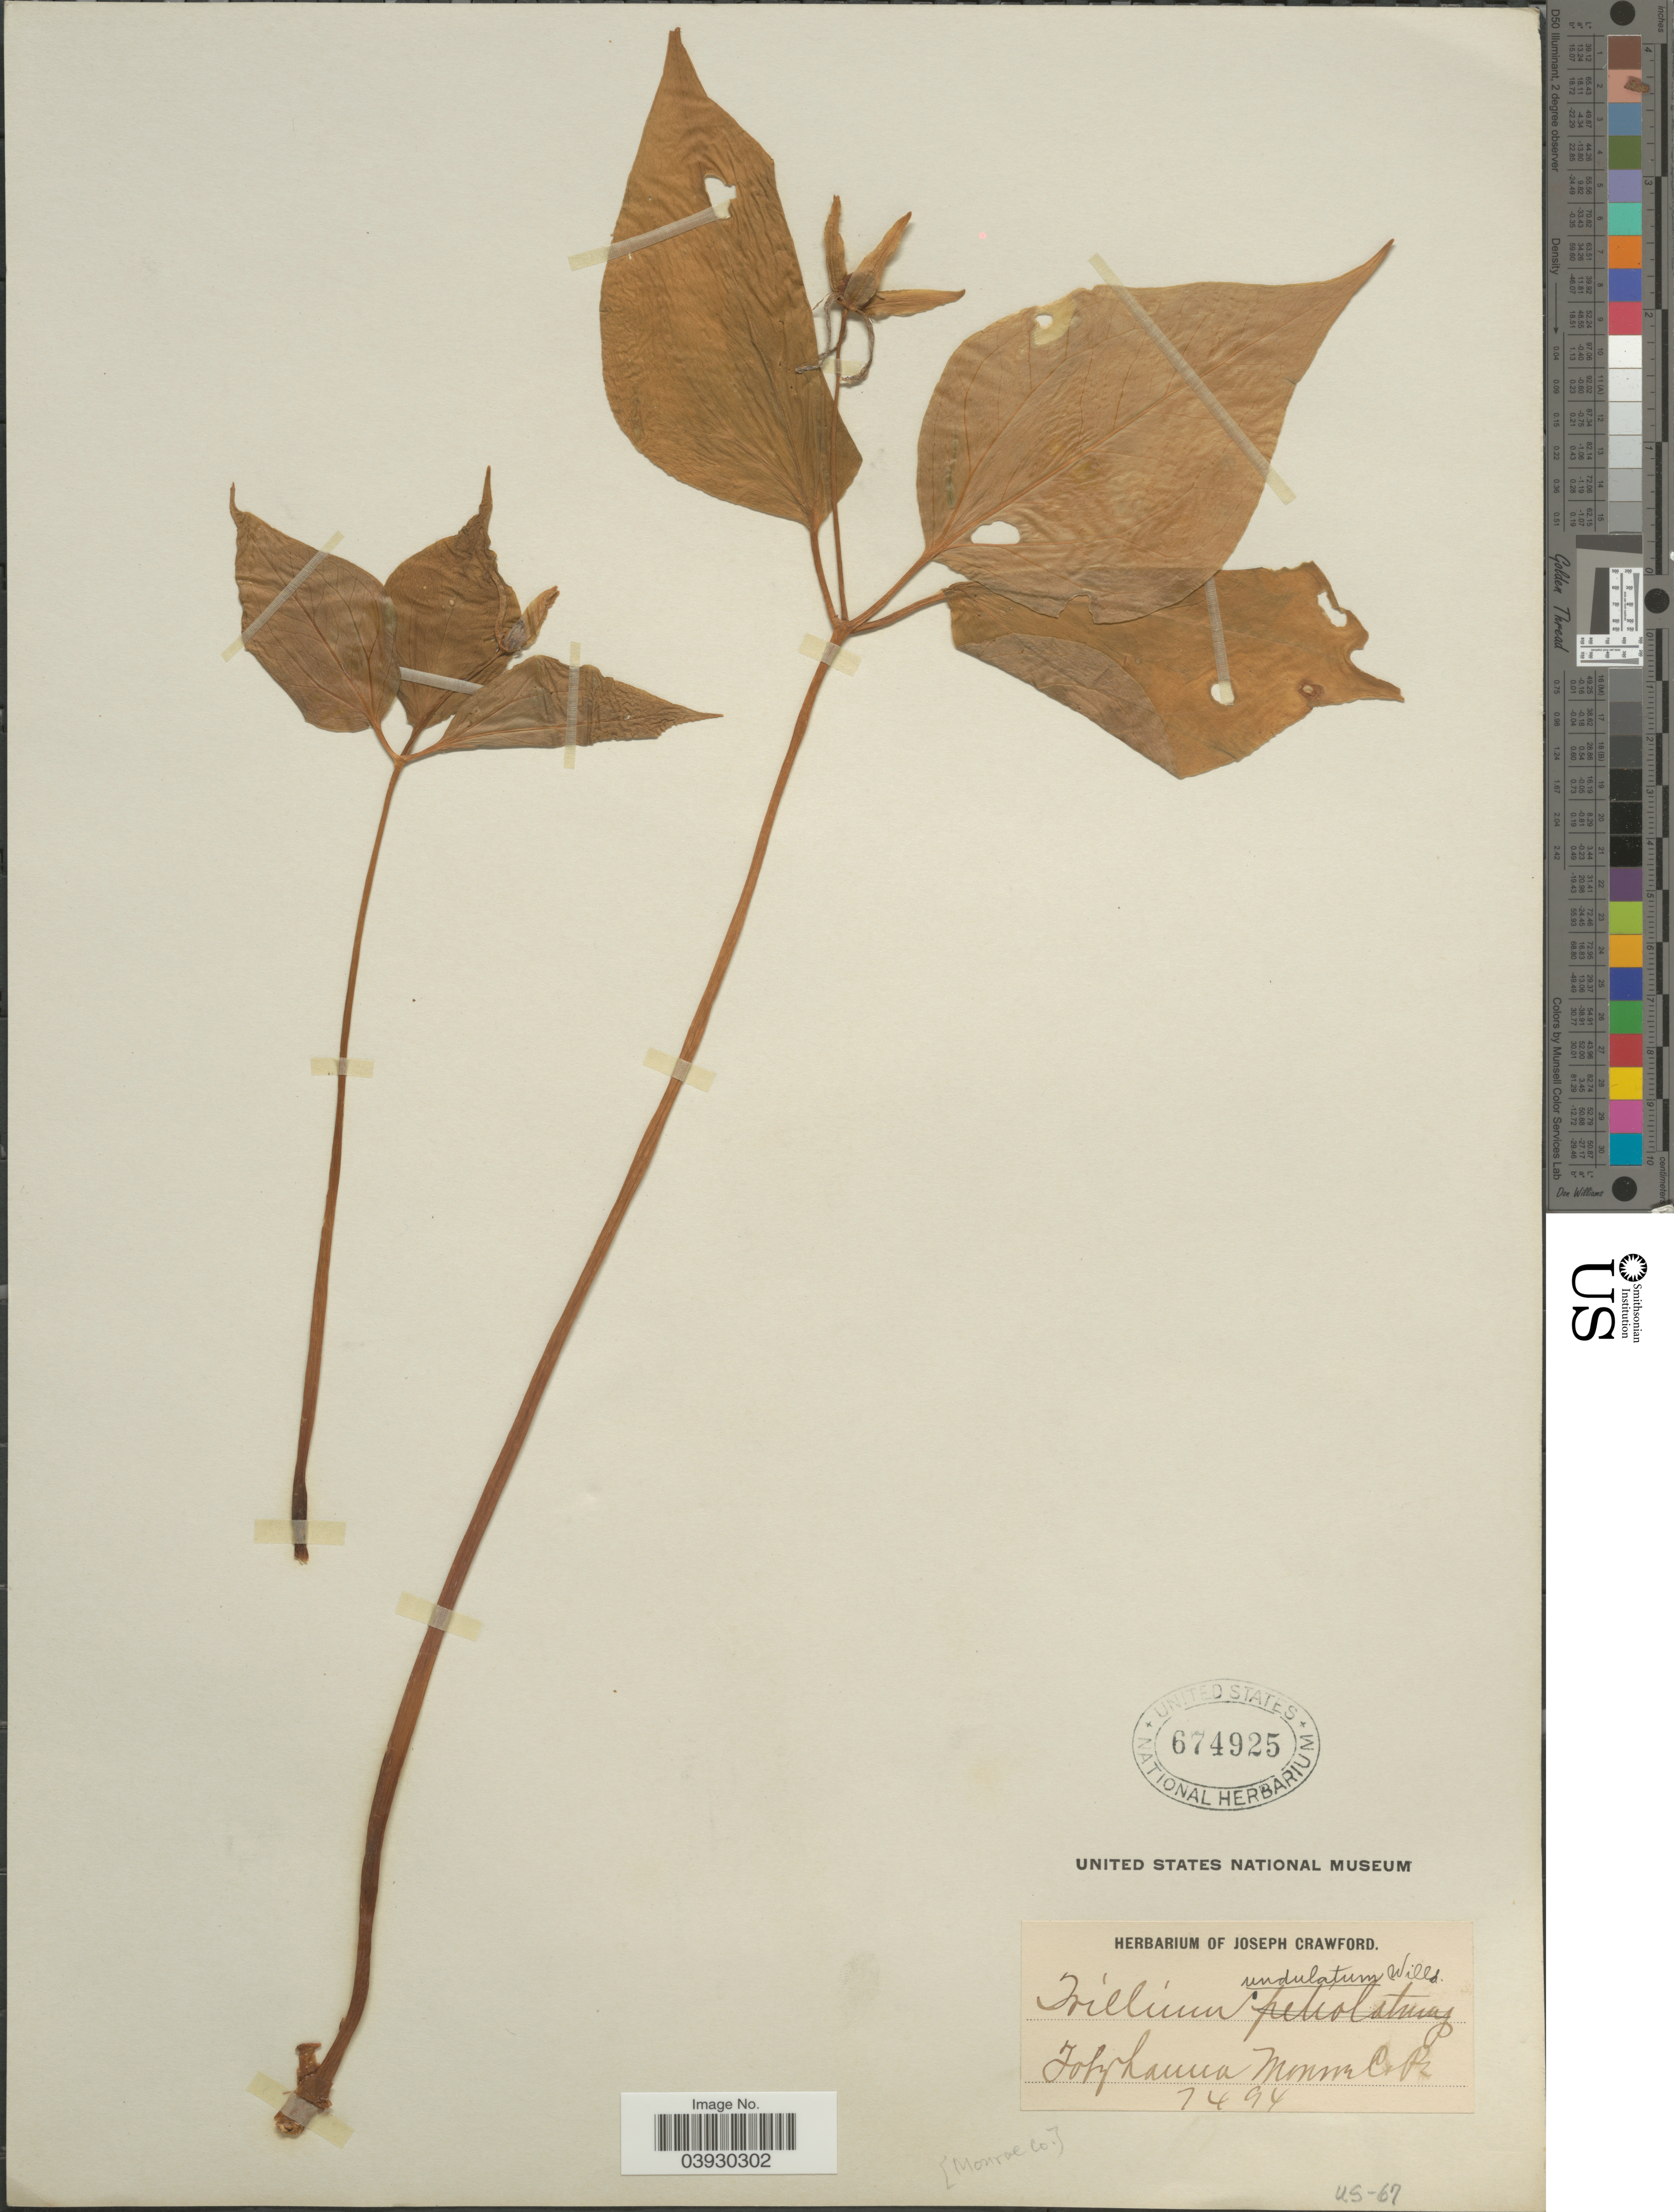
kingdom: Plantae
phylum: Tracheophyta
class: Liliopsida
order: Liliales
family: Melanthiaceae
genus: Trillium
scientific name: Trillium undulatum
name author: Willd.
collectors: ex herb. Joseph Crawford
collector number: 7494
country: United States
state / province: Pennsylvania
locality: Tobyhanna Monroe Co. Monroe Co.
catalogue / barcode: US 674925